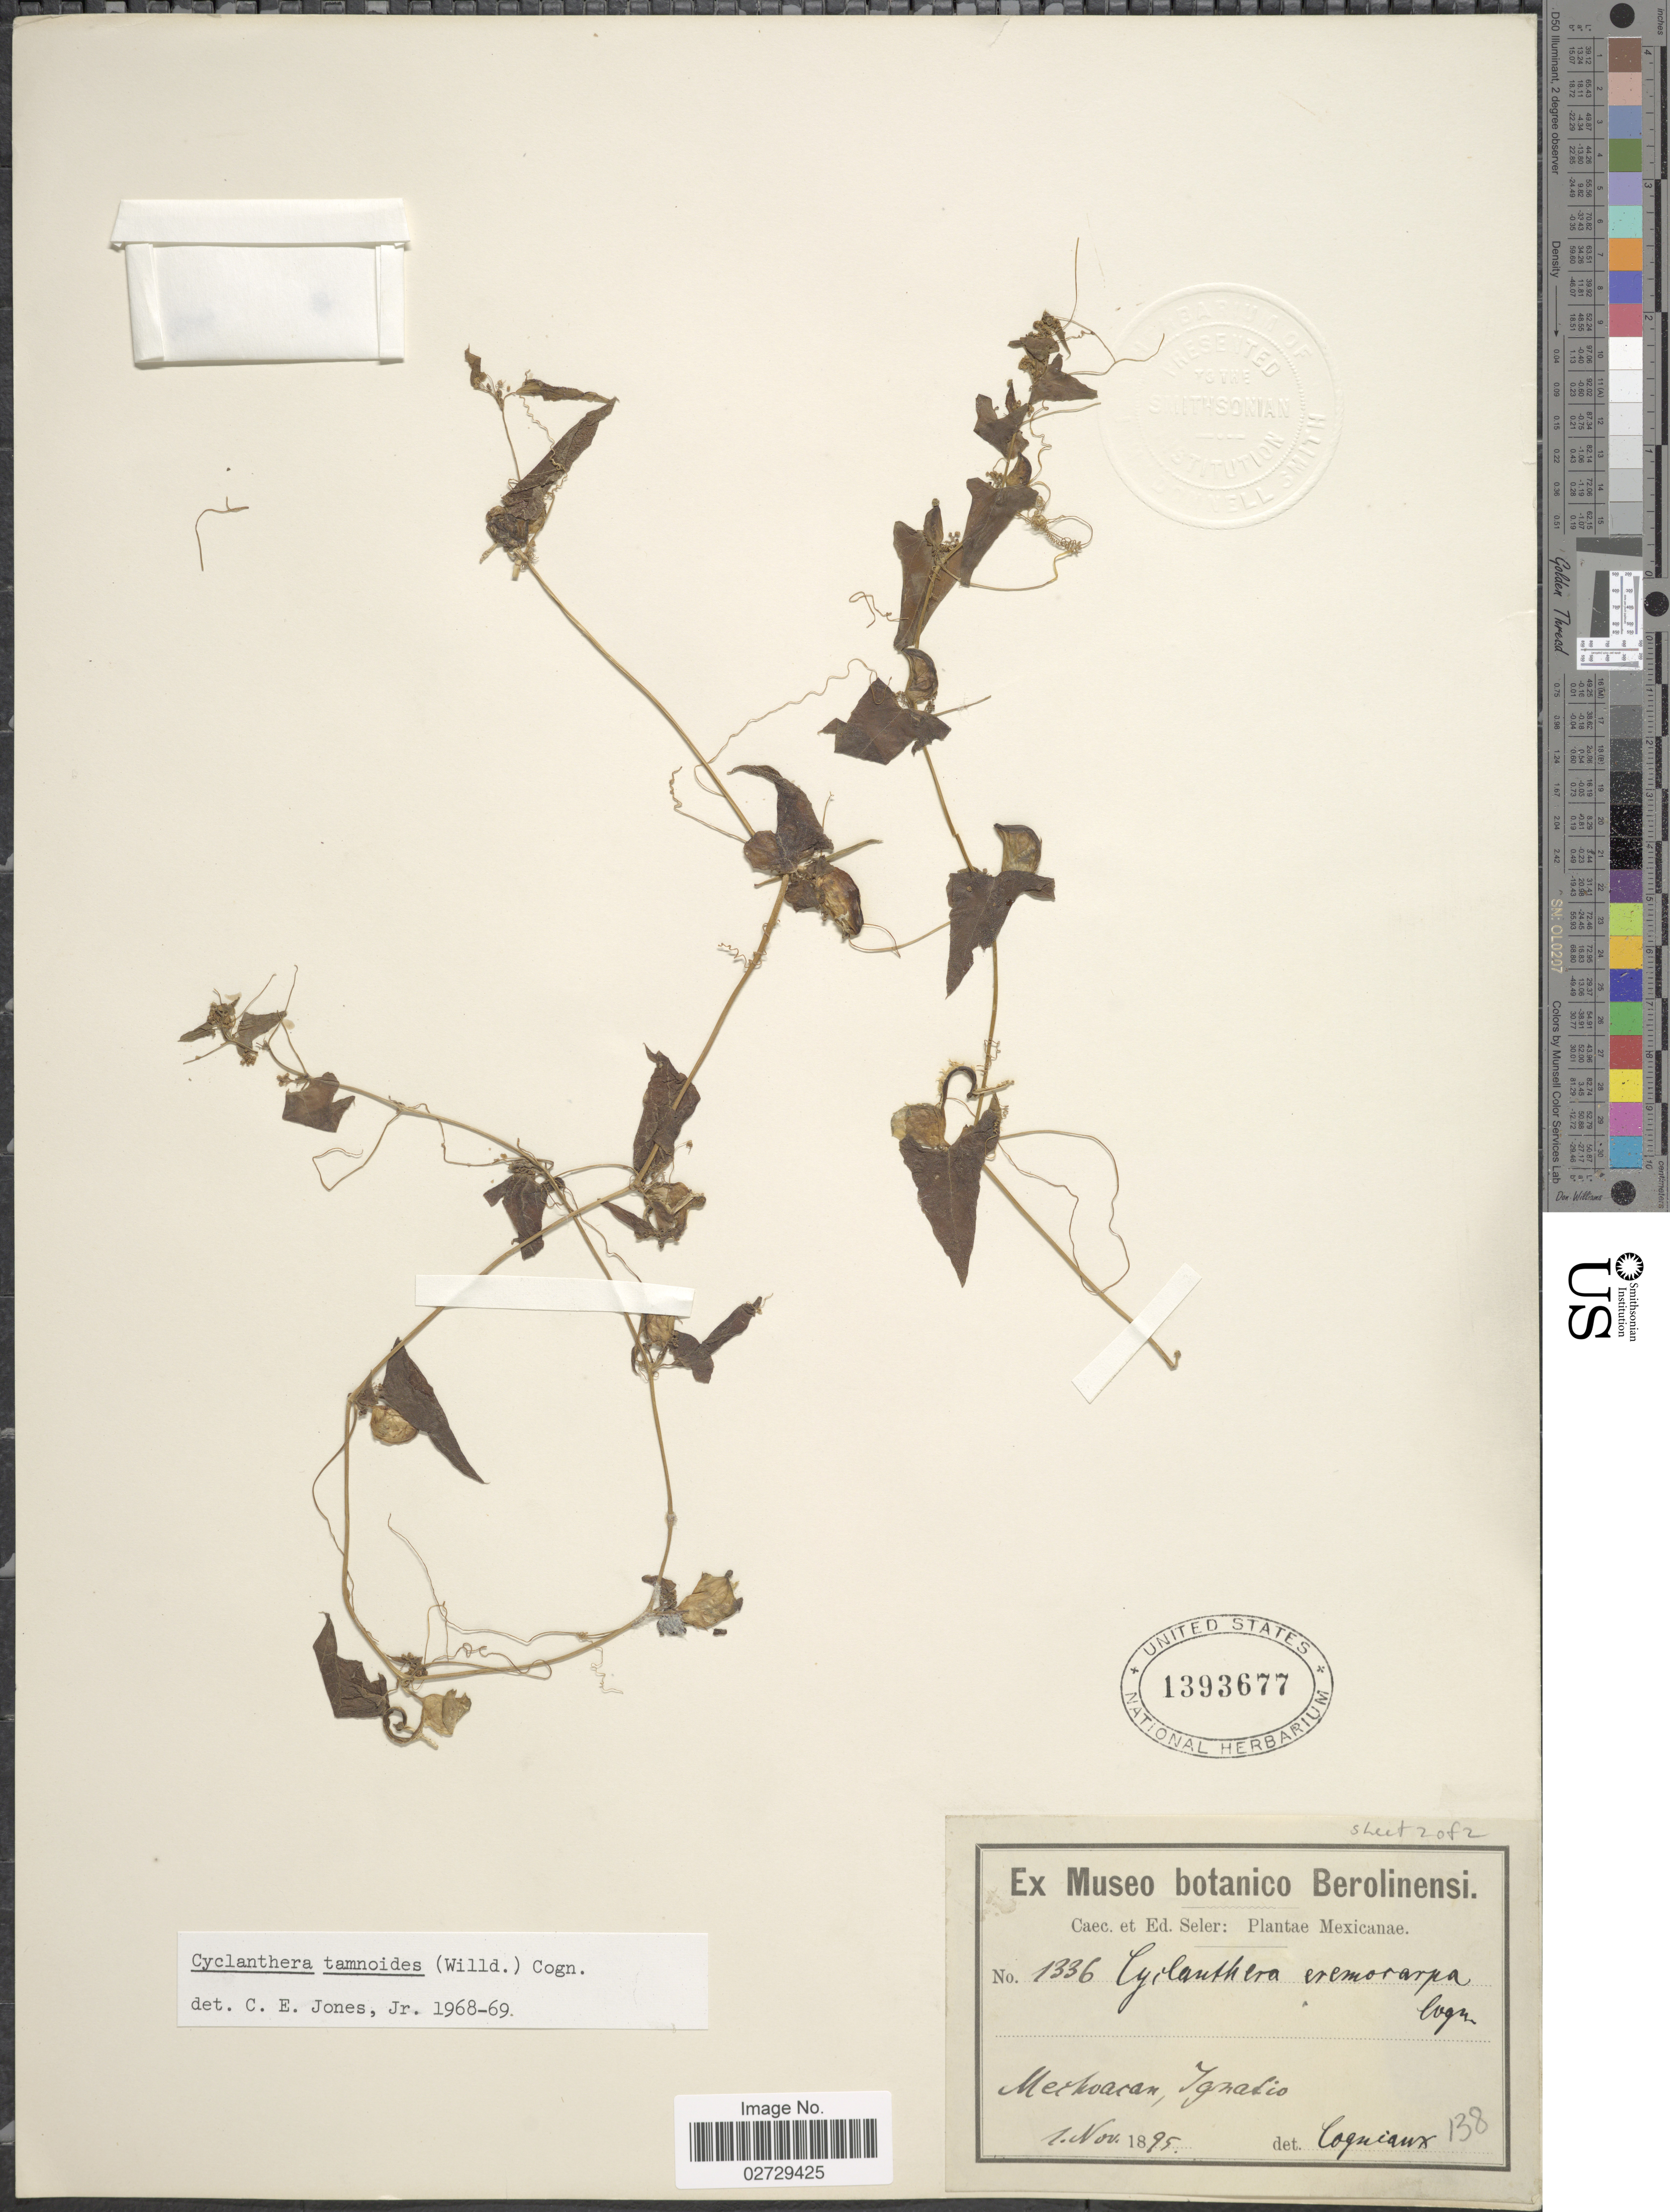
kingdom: Plantae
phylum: Tracheophyta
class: Magnoliopsida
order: Cucurbitales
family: Cucurbitaceae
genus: Cyclanthera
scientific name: Cyclanthera tamnoides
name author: (Willd.) Cogn.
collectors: ex Caec. et Ed Seler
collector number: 1336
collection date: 1895-11-01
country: Mexico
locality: Mechoacan, Ignatio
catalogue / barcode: US 1393677